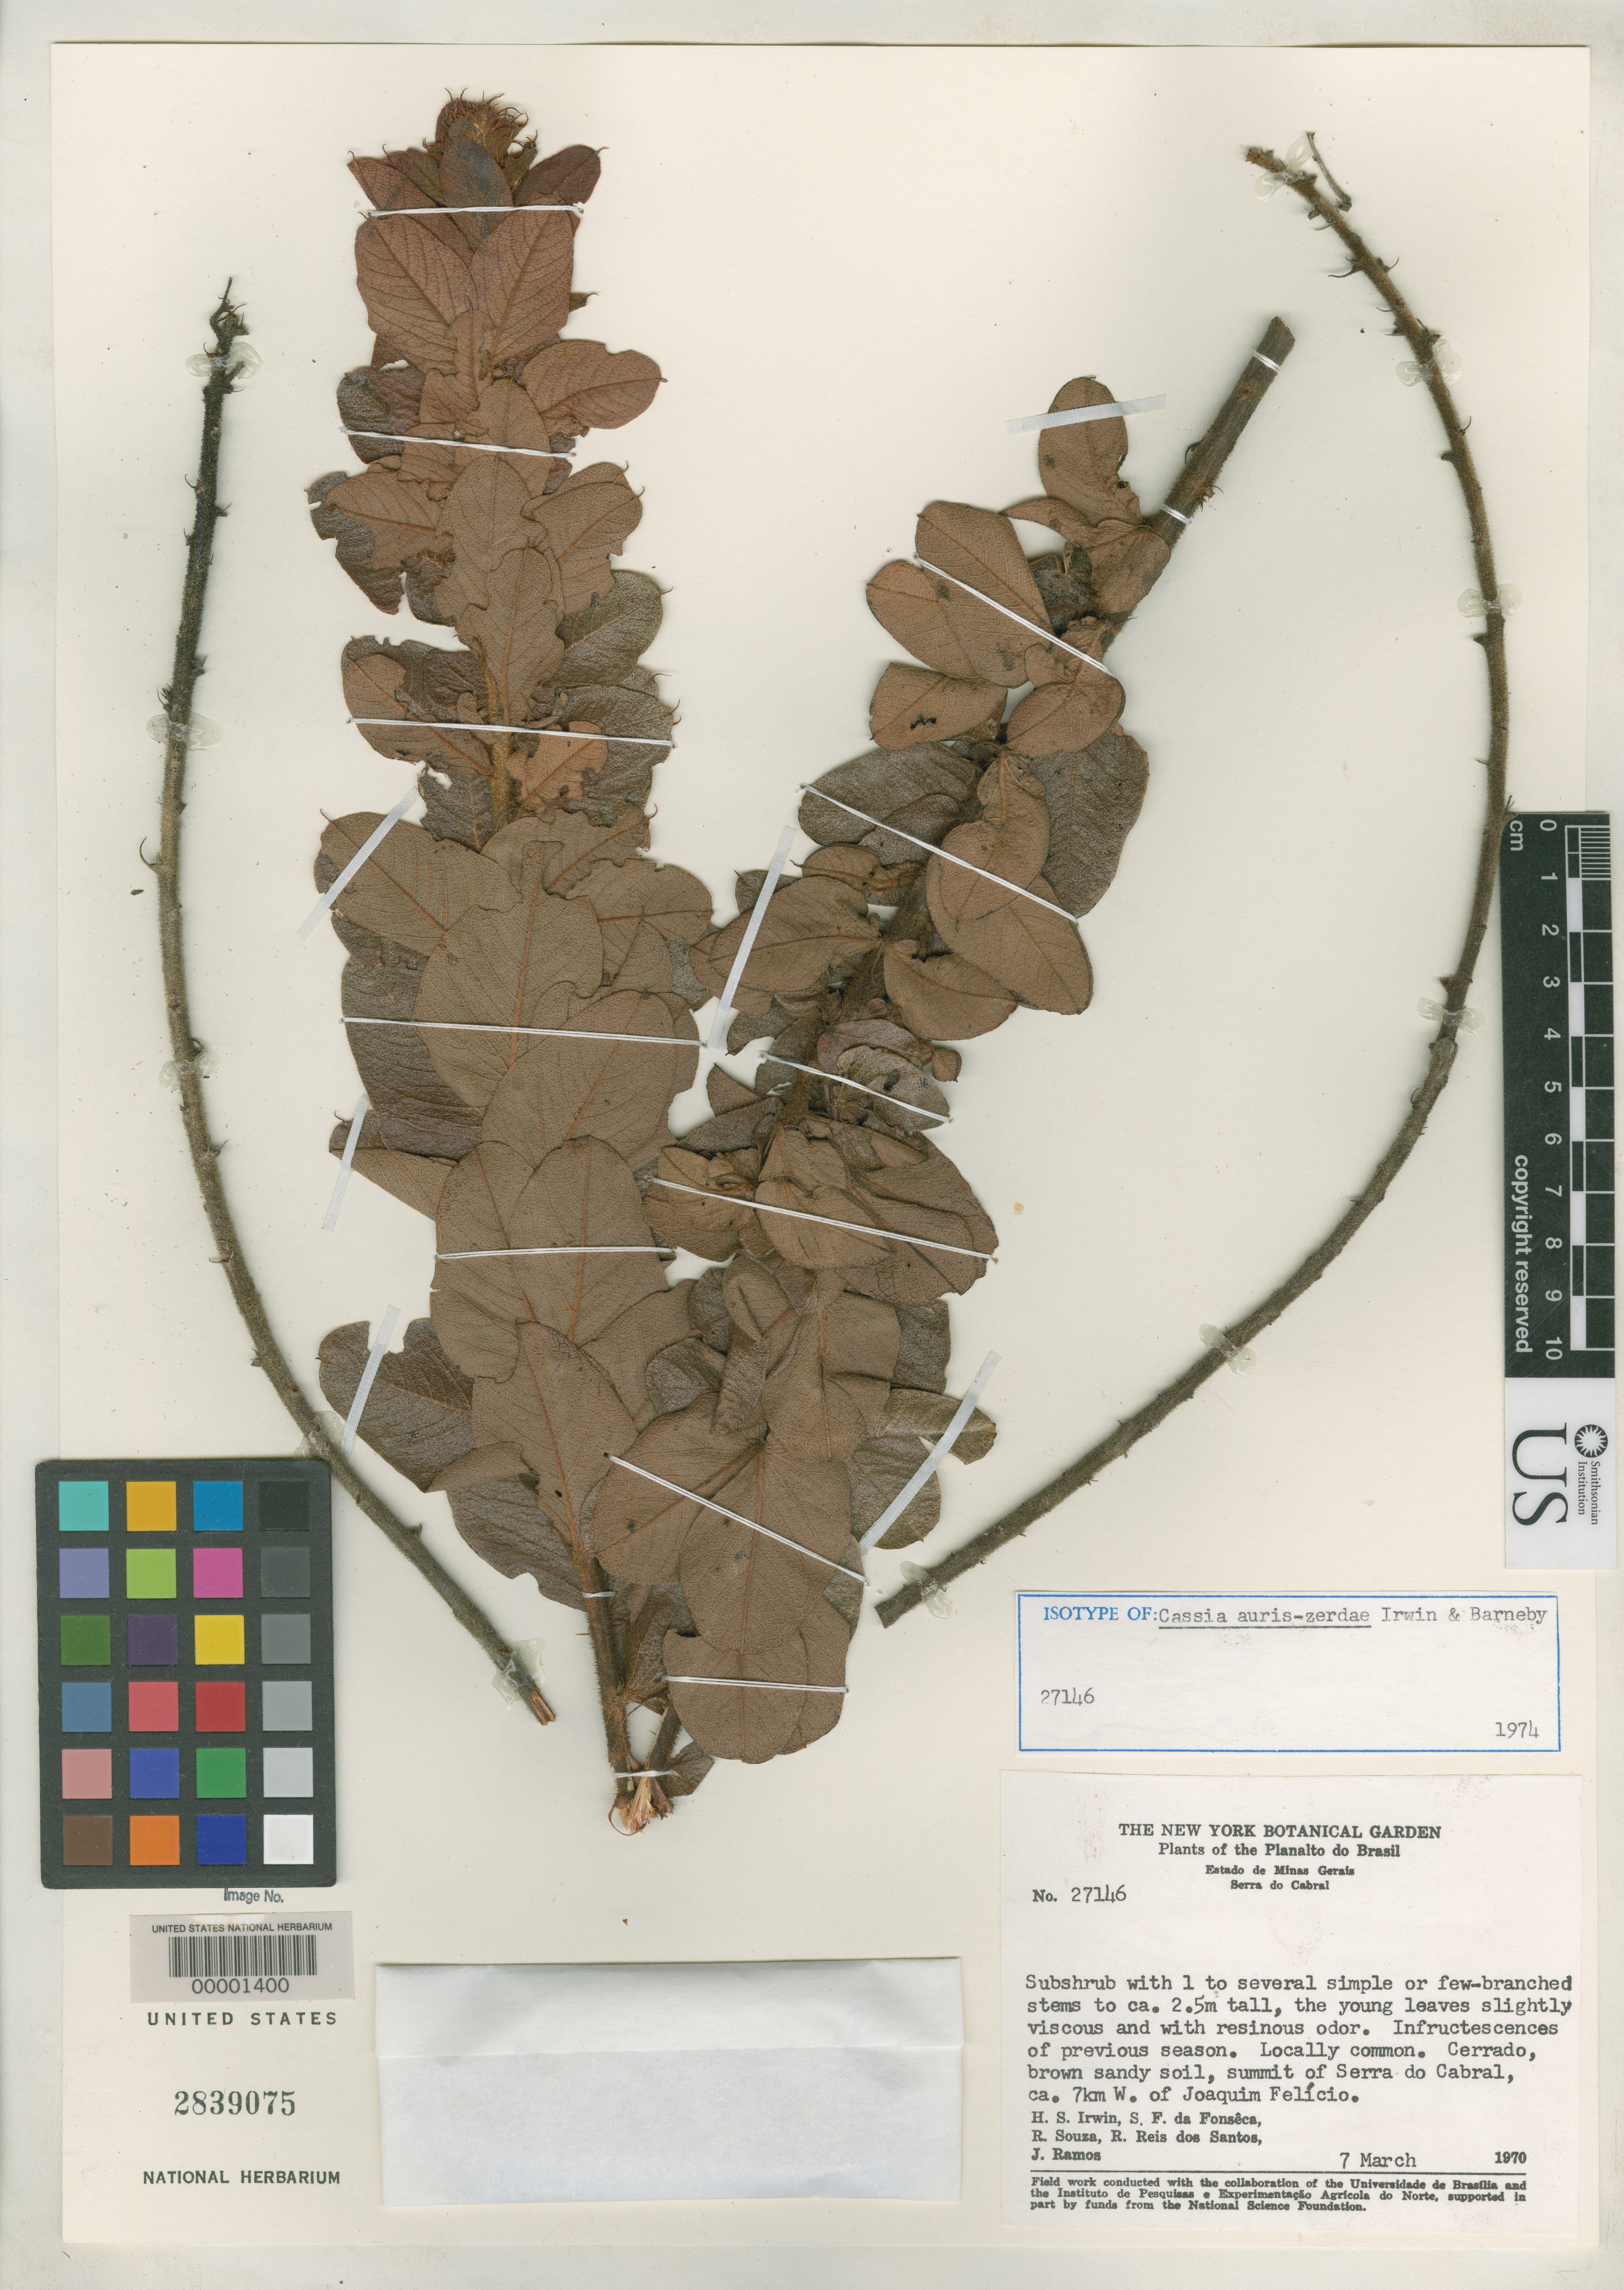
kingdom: Plantae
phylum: Tracheophyta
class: Magnoliopsida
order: Fabales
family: Fabaceae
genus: Cassia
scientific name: Cassia auris-zerdae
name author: H.S. Irwin & Barneby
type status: Isotype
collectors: H. Irwin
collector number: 27146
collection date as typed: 07 Mar 1970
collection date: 1970-03-07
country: Brazil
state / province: Minas Gerais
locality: Serra do Cabral, west of Joaquim.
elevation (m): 1200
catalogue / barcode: US 2839075